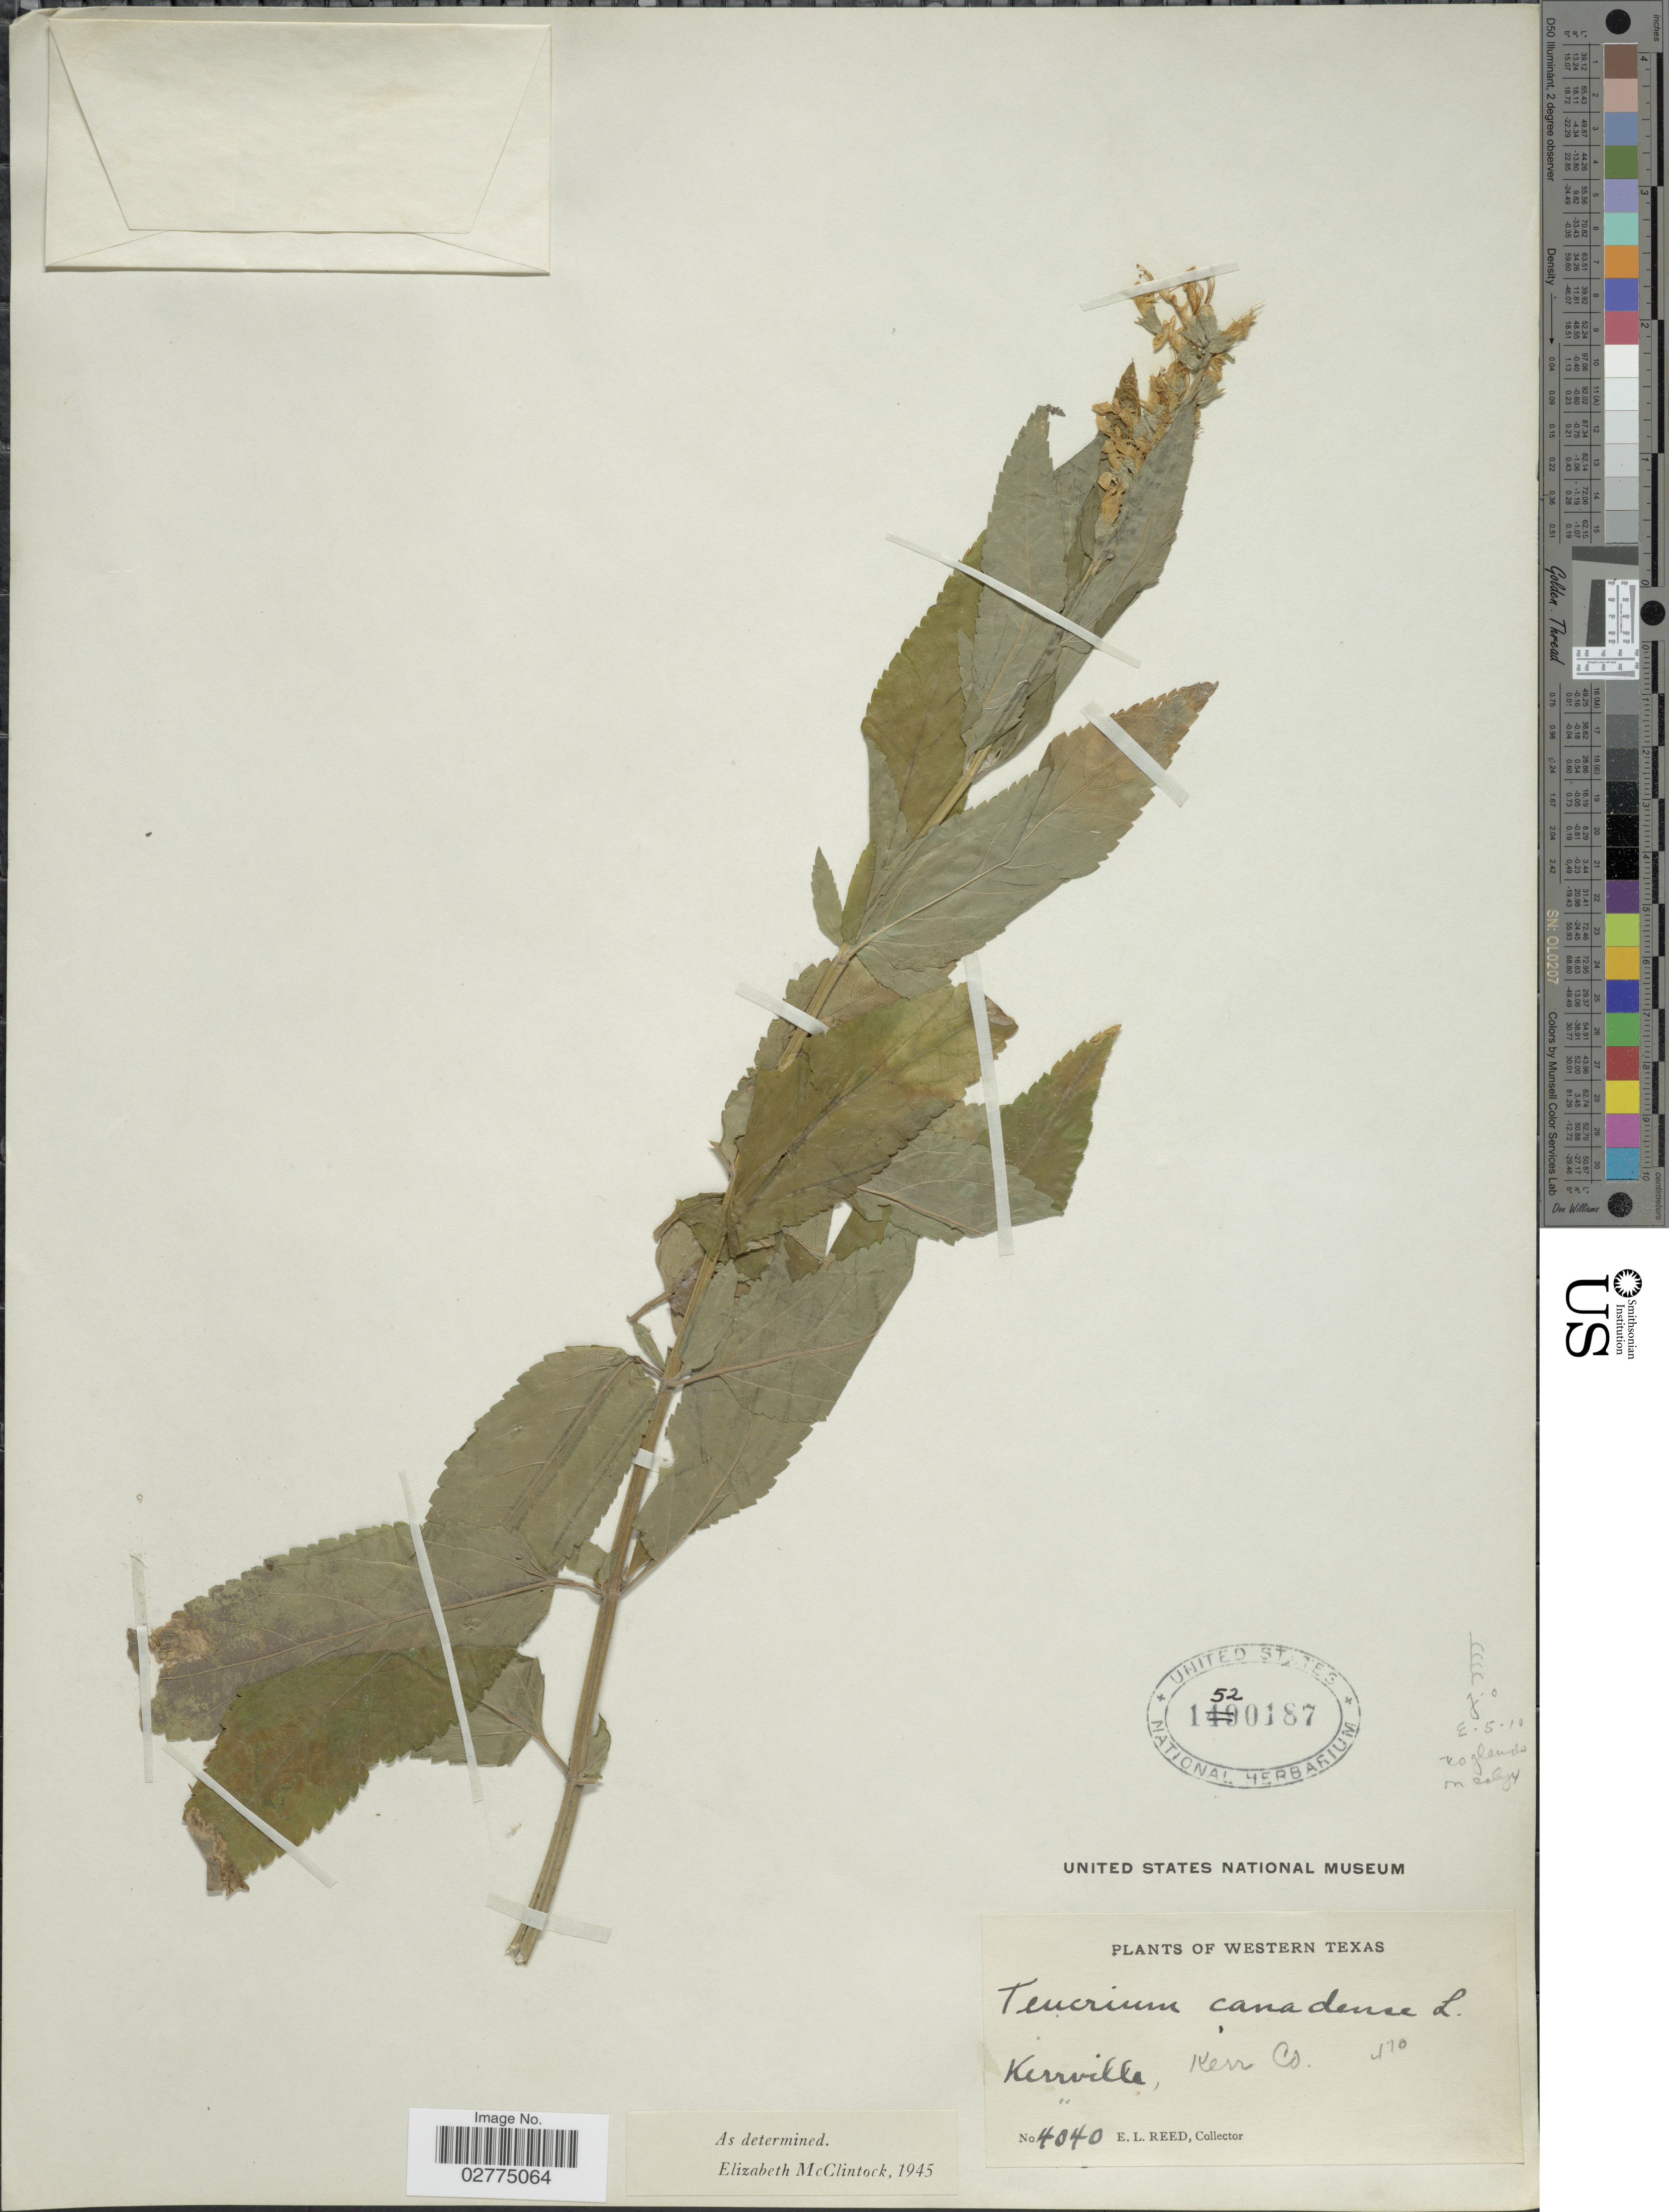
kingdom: Plantae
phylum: Tracheophyta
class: Magnoliopsida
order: Lamiales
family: Lamiaceae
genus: Teucrium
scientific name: Teucrium canadense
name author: L.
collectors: E. Reed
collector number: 4040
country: United States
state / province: Texas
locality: Western Texas. Kerrville, Kerr Co.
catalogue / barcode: US 1520187